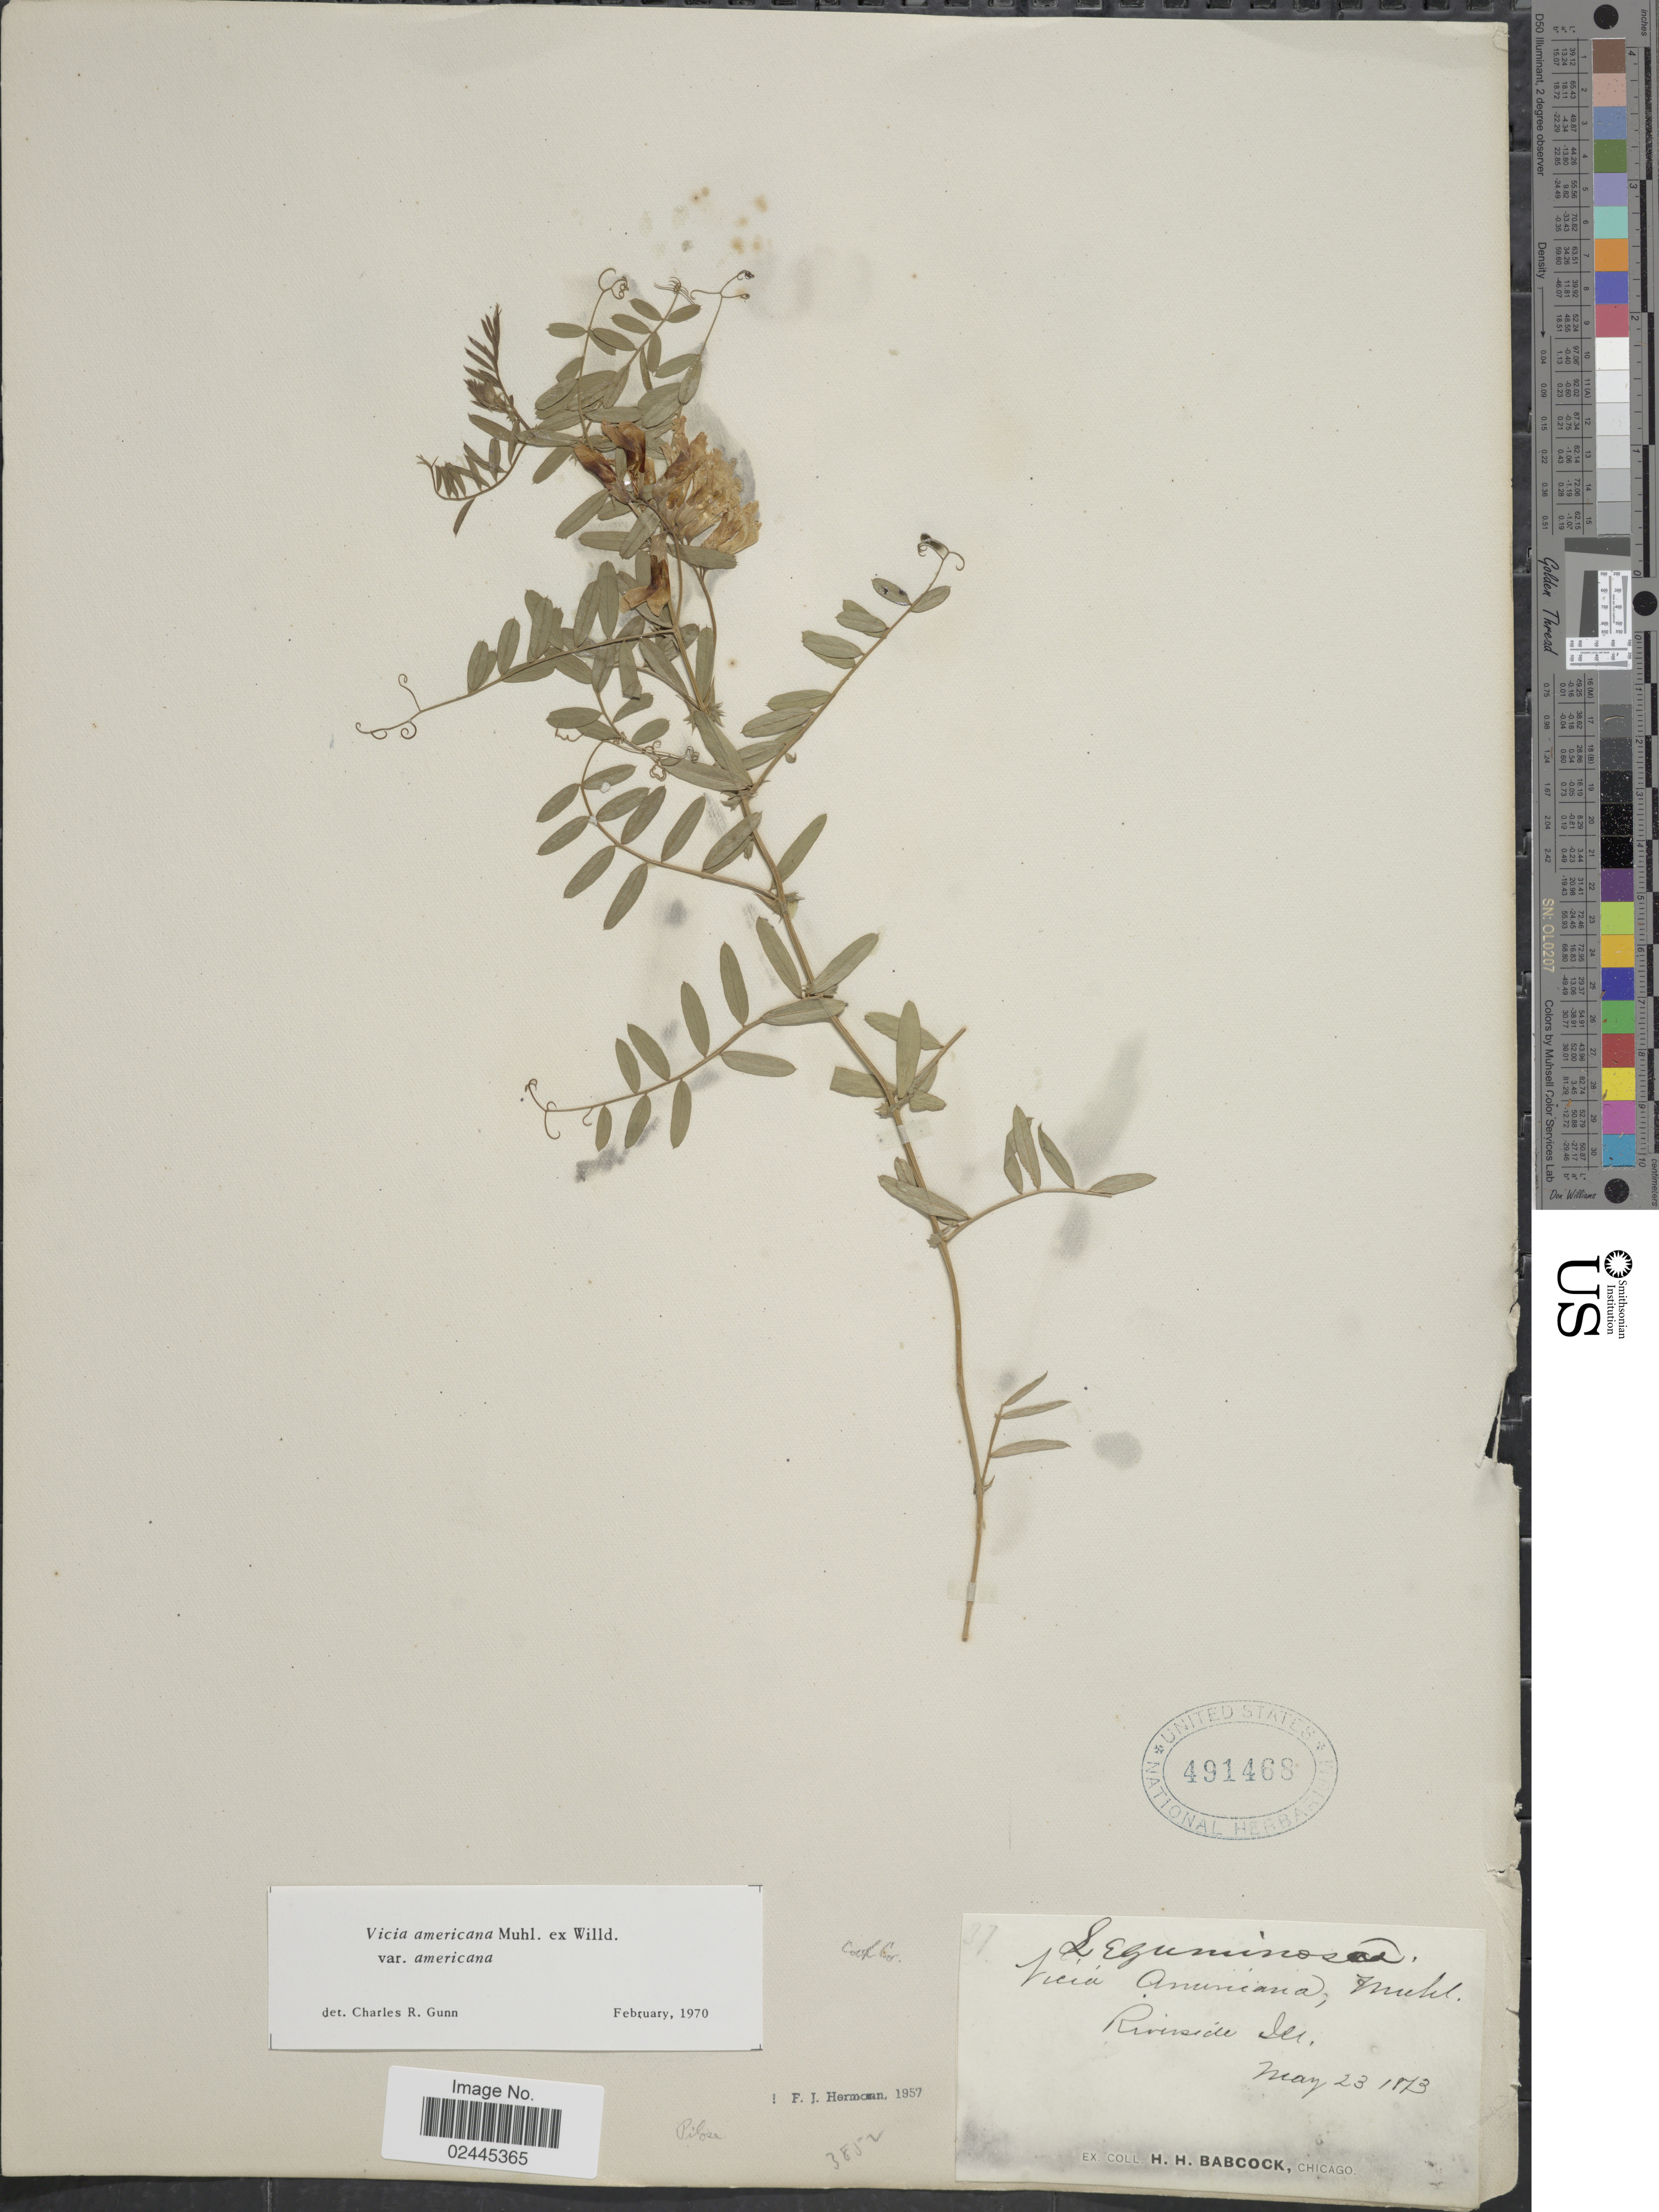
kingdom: Plantae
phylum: Tracheophyta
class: Magnoliopsida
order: Fabales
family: Fabaceae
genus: Vicia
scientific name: Vicia americana var. americana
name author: Muhl. ex Willd.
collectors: H. Babcock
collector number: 37*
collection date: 1873-05-23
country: United States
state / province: Illinois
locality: Riverside, Ill. Cook Co.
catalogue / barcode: US 491468